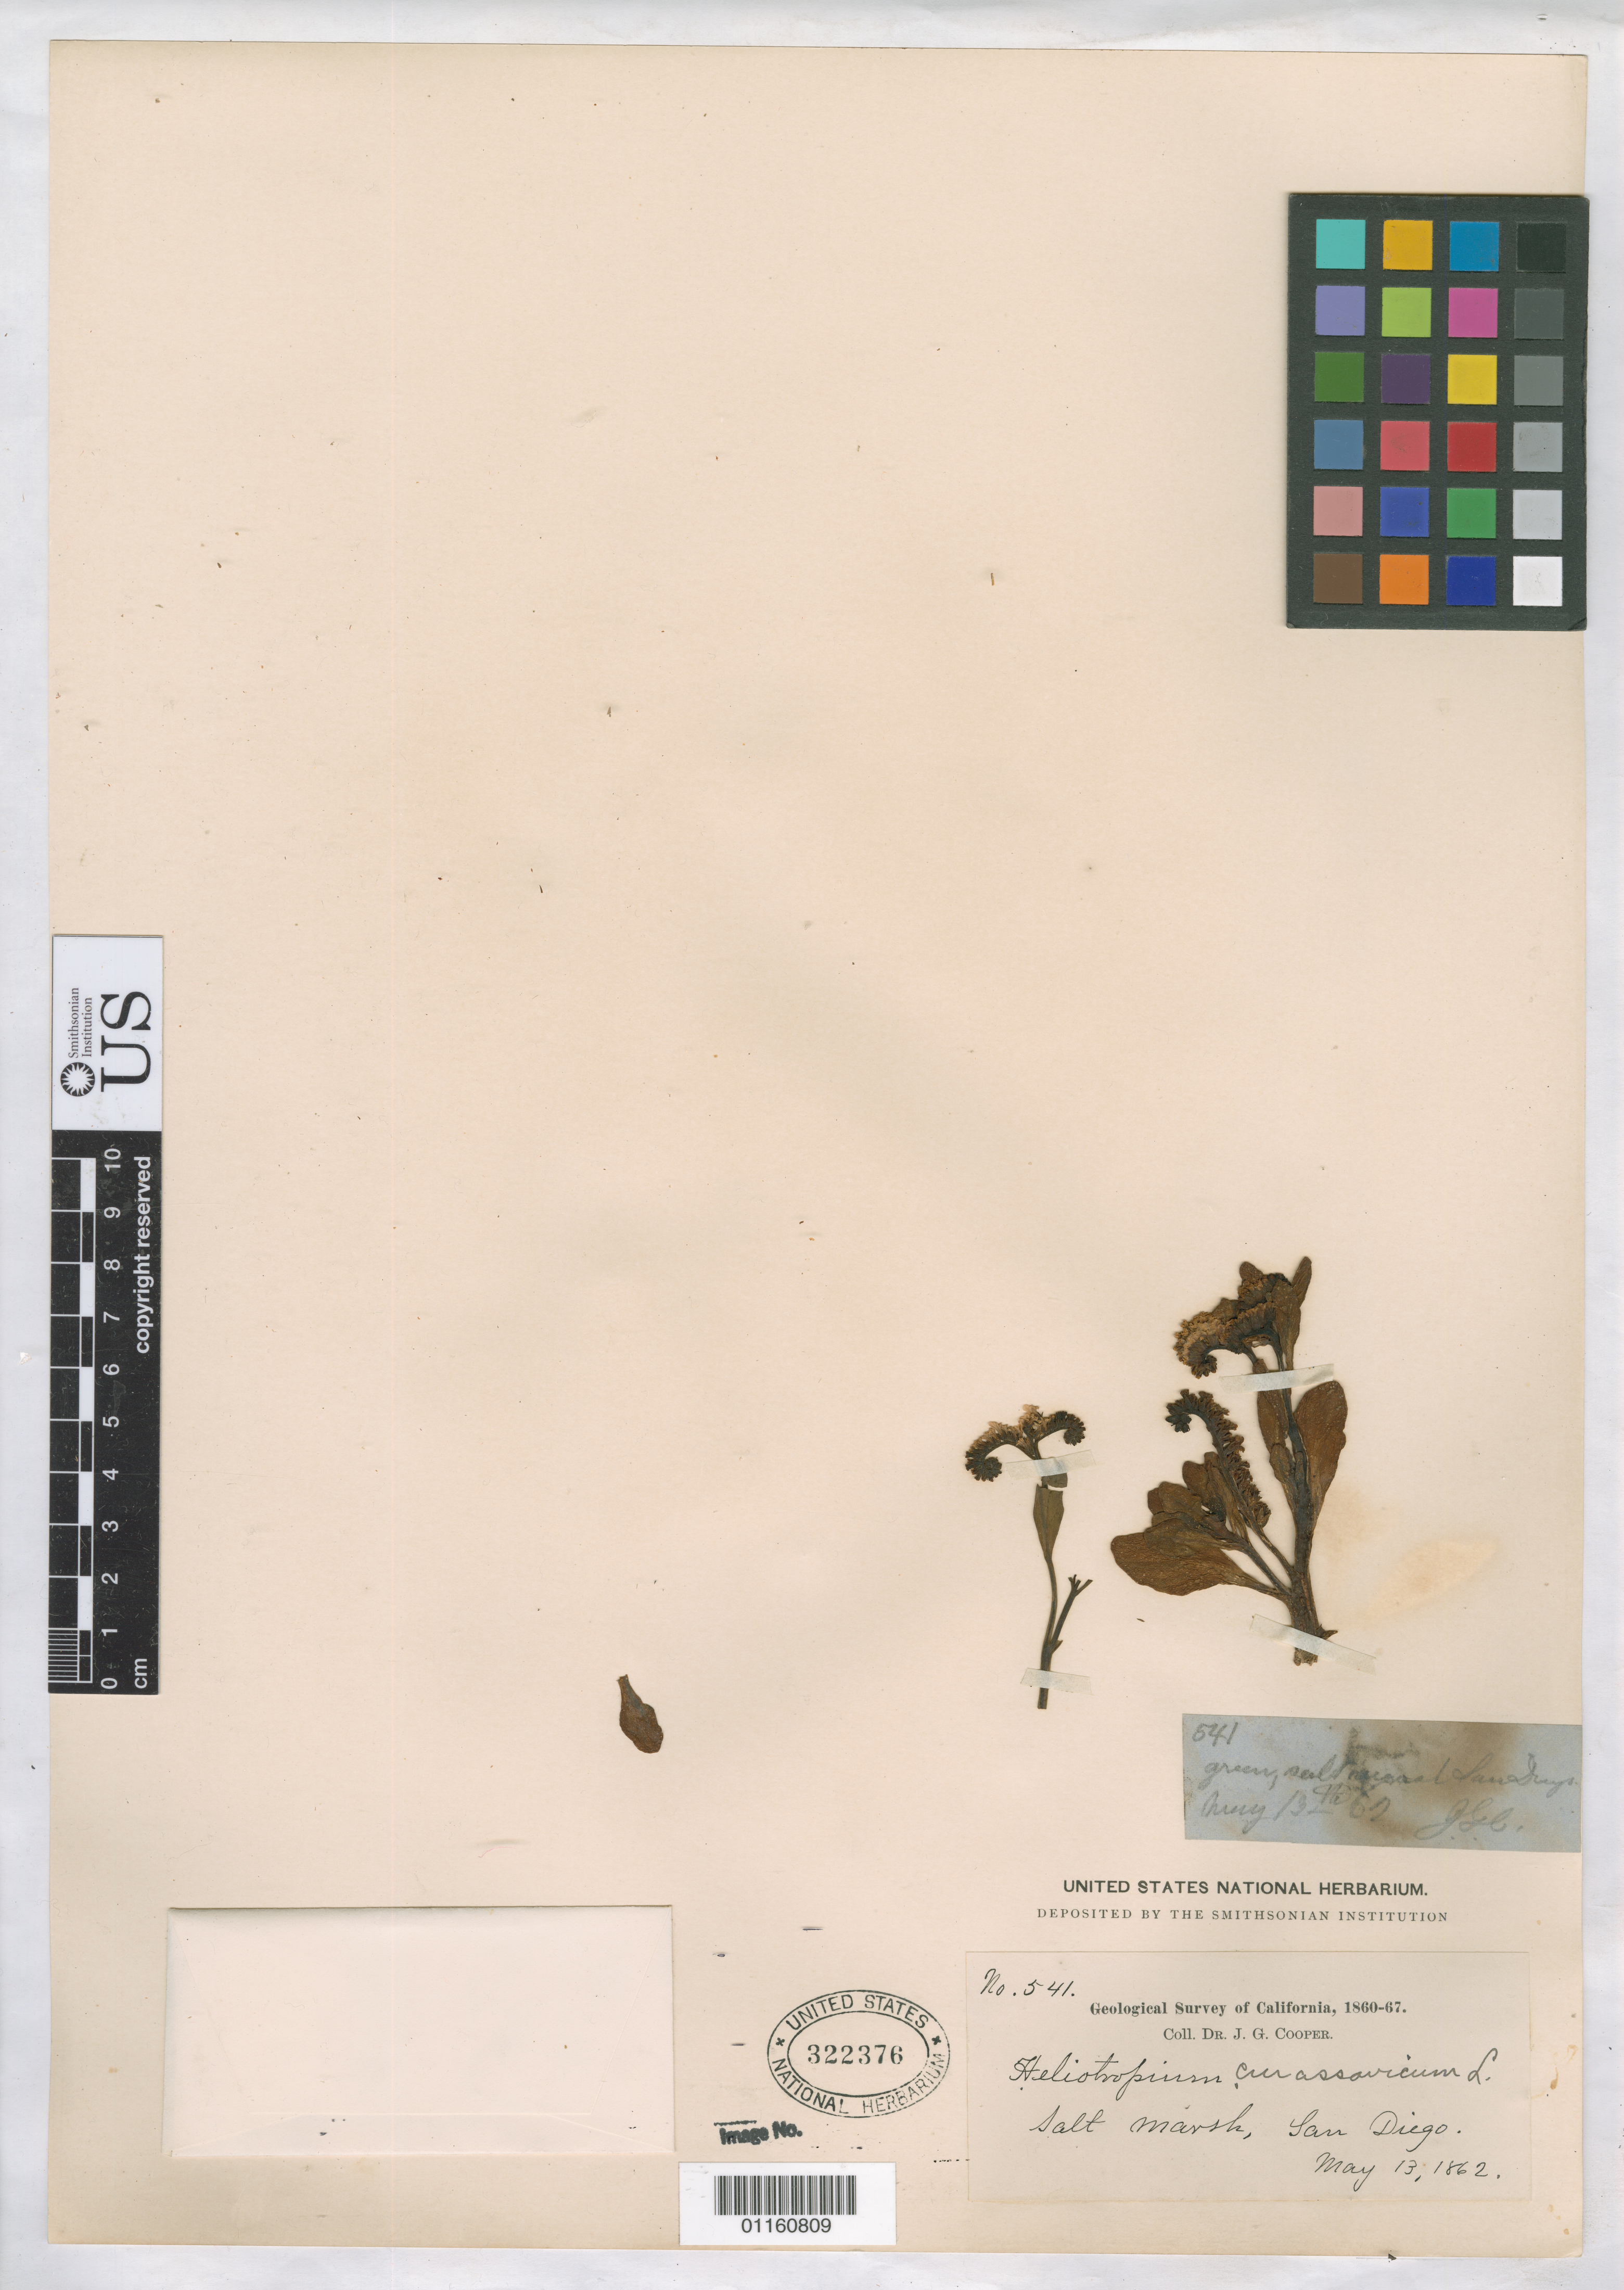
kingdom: Plantae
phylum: Tracheophyta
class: Magnoliopsida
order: Boraginales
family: Heliotropiaceae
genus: Heliotropium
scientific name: Heliotropium curassavicum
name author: L.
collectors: J. G. Cooper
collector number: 541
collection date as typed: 13 May 1862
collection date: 1862-05-13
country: United States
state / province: California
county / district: San Diego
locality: Salt Marsh, San Diego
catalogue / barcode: US 322376